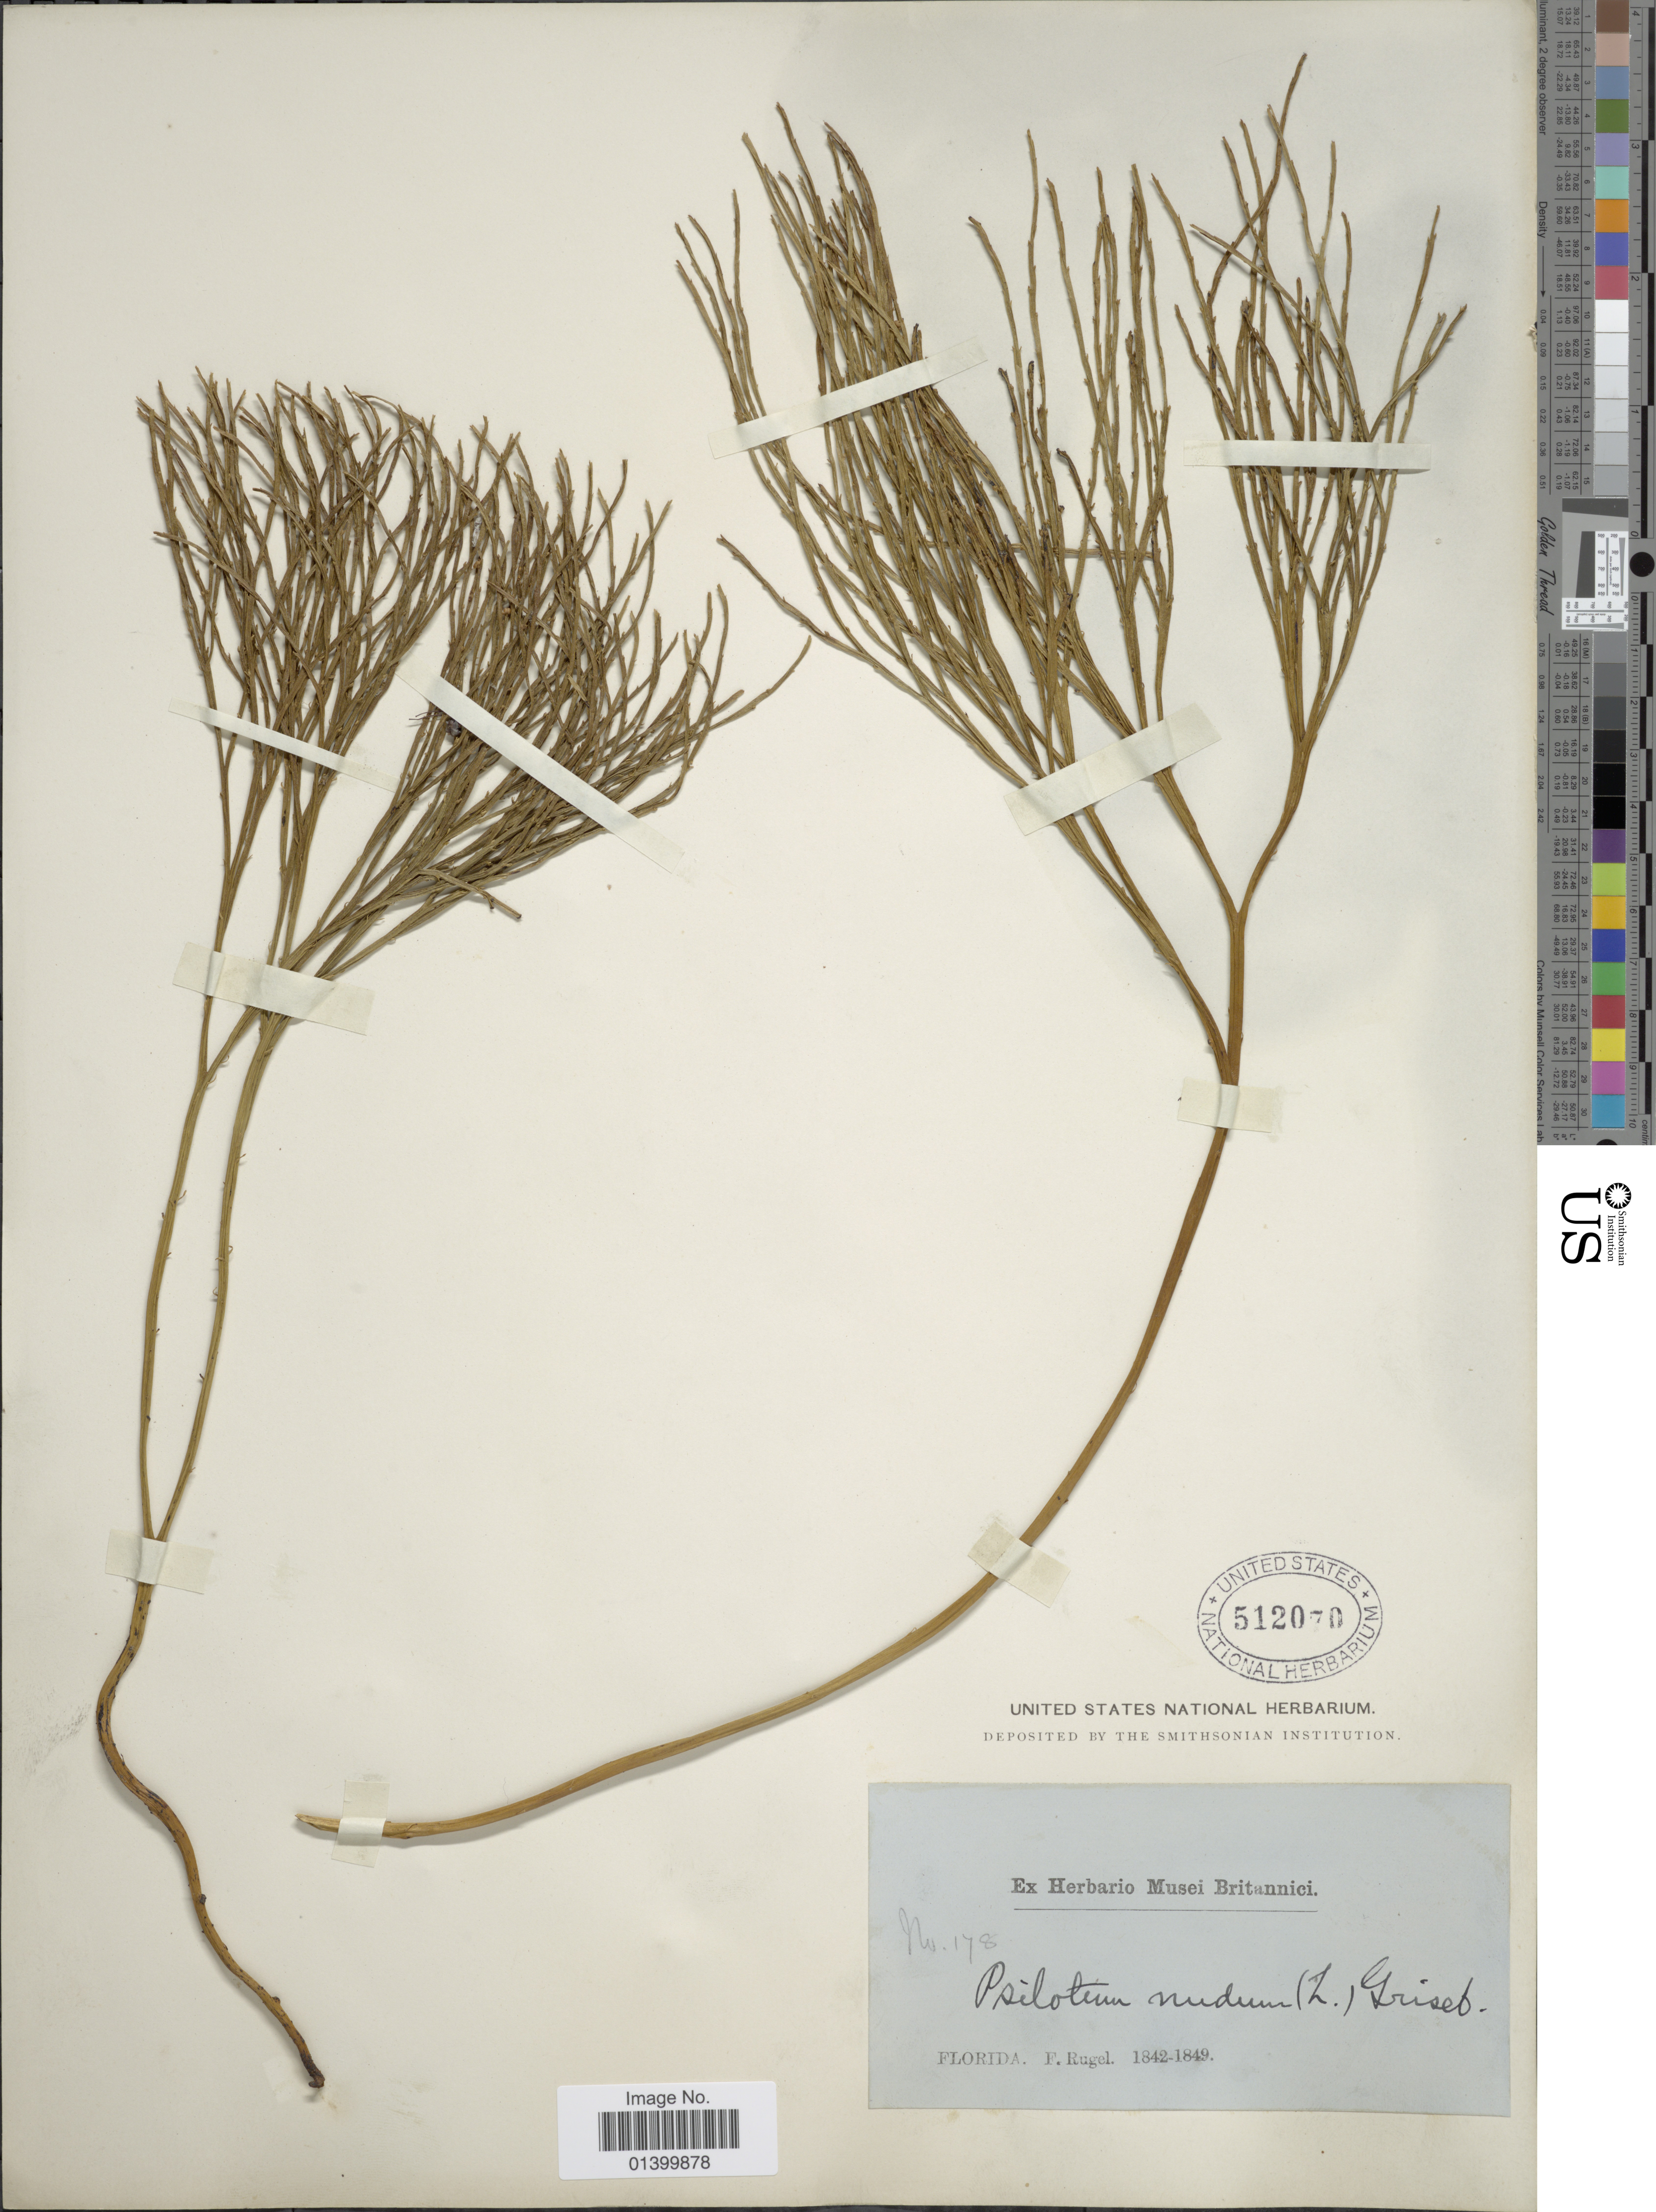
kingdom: Plantae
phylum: Tracheophyta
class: Polypodiopsida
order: Psilotales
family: Psilotaceae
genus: Psilotum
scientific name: Psilotum nudum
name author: (L.) P. Beauv.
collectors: F. Rugel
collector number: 178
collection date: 1842/1849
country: United States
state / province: Florida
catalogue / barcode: US 512070